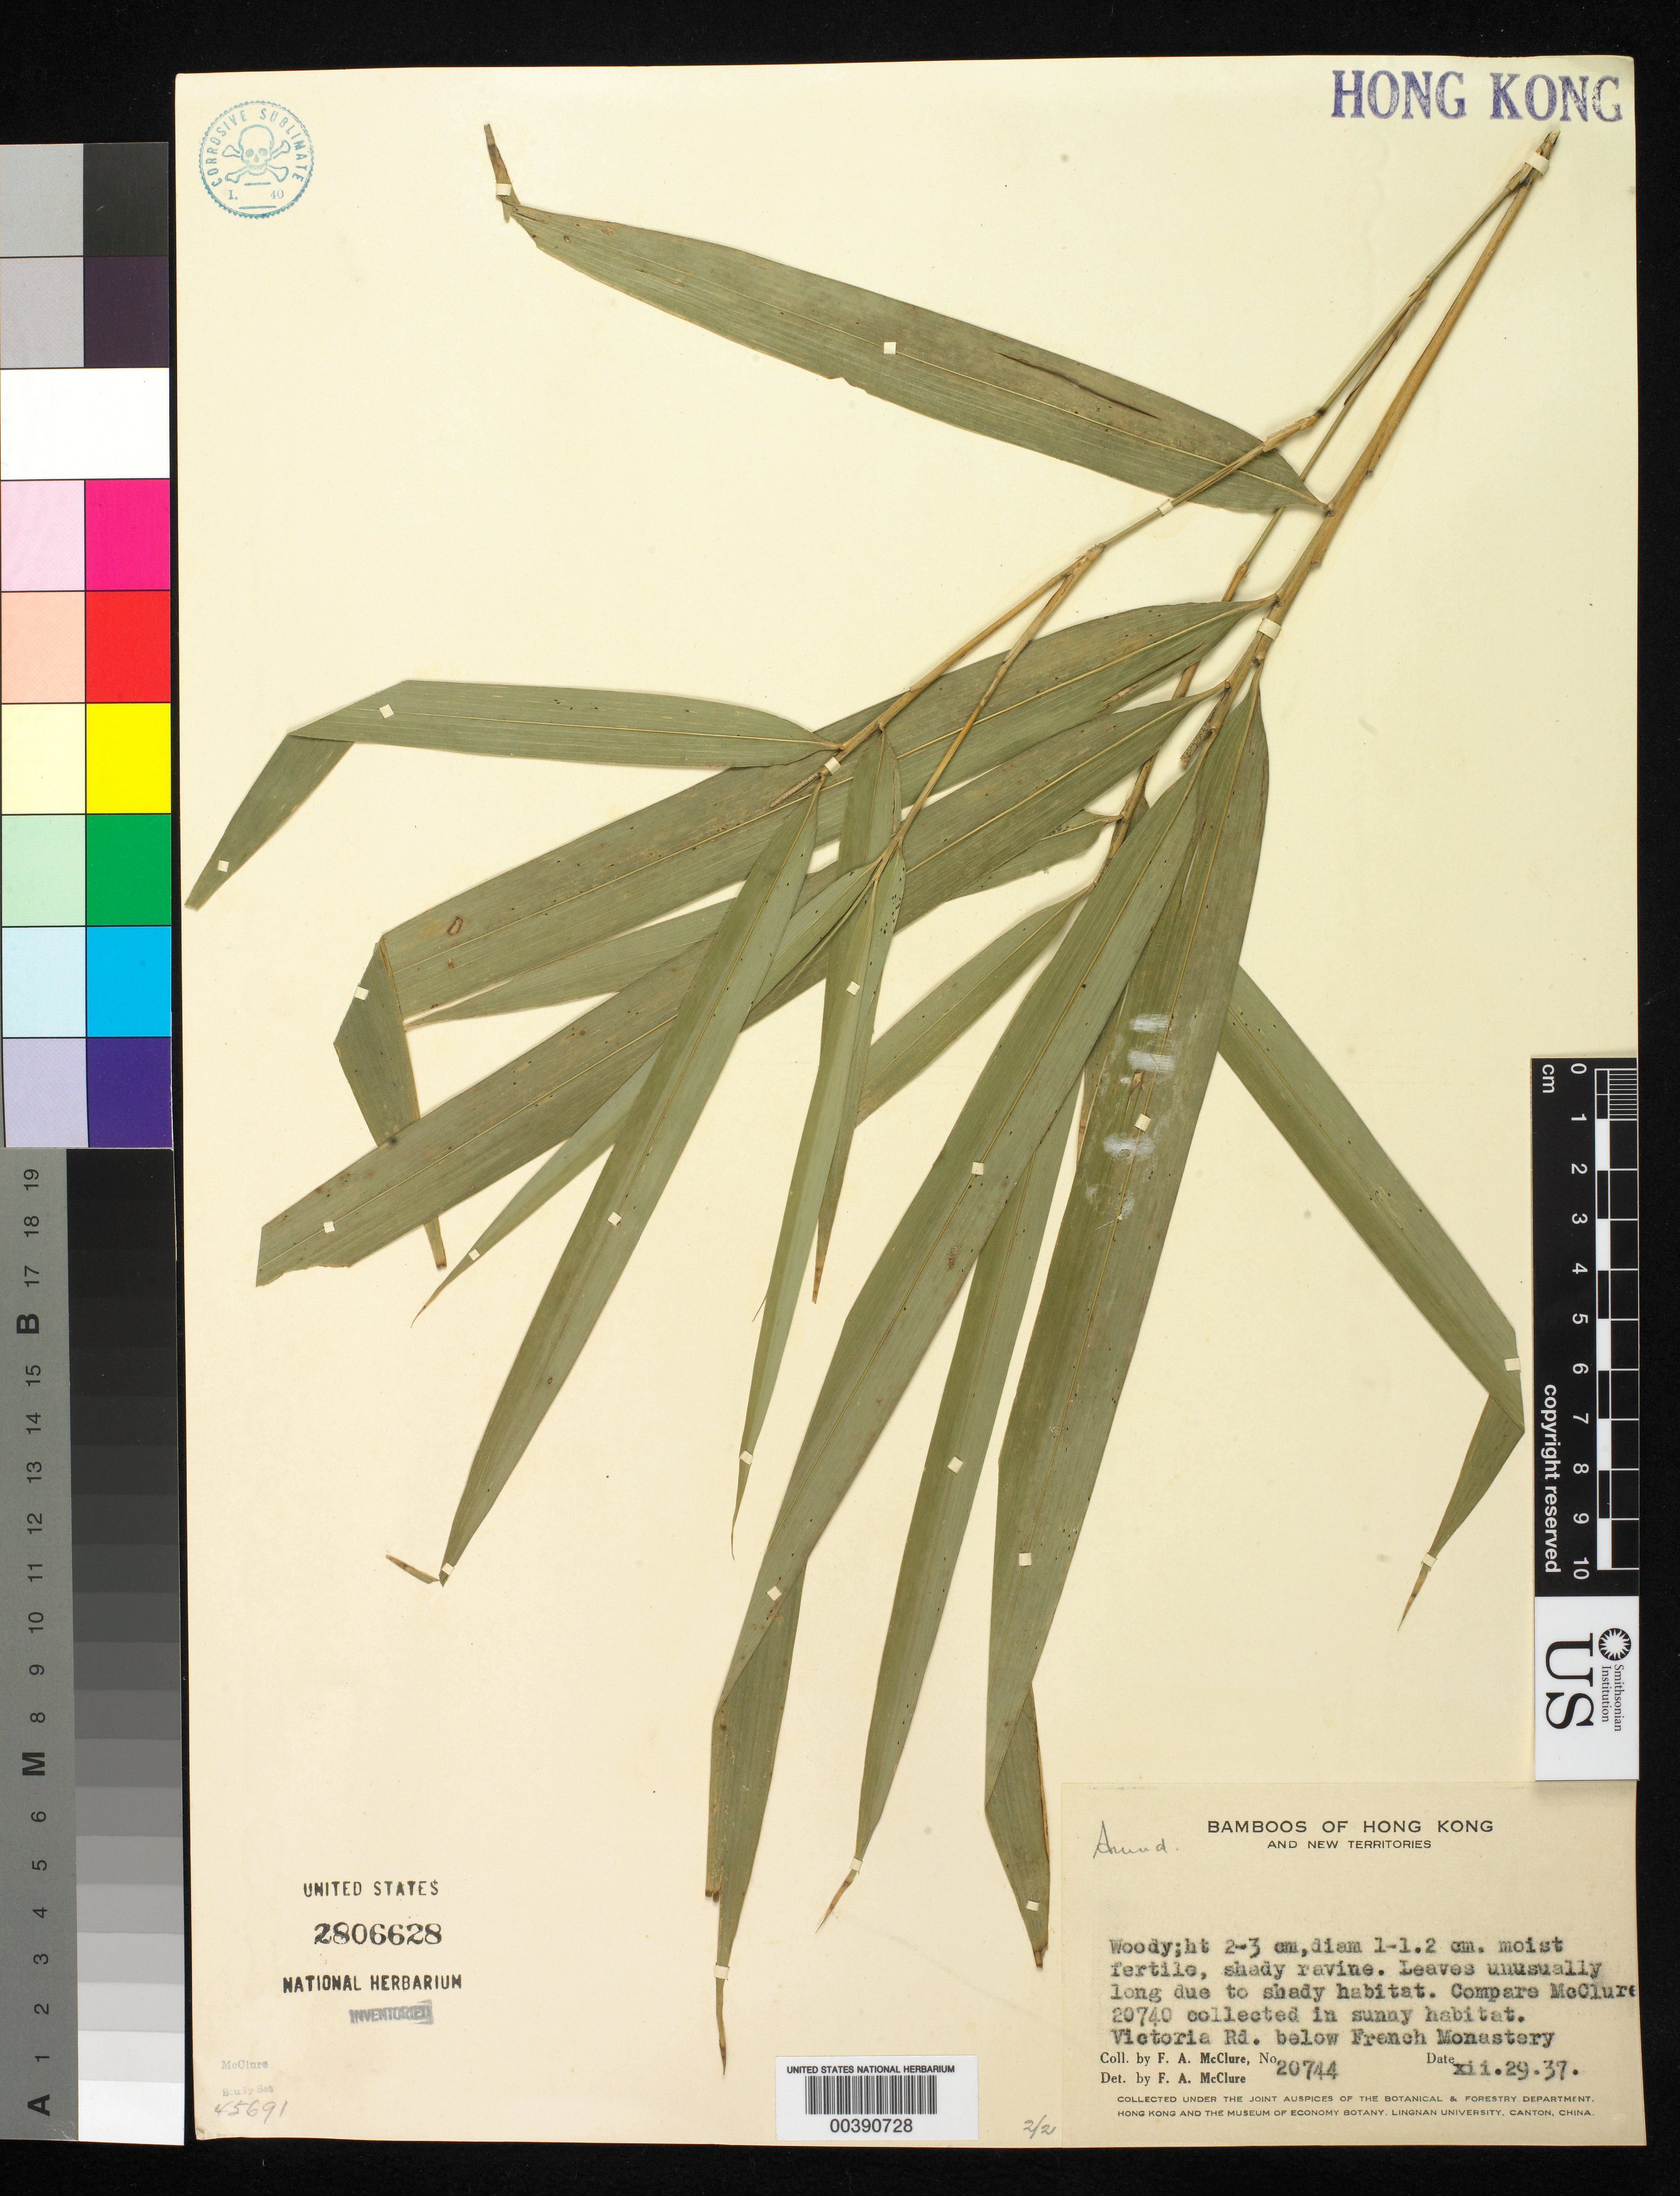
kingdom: Plantae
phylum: Tracheophyta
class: Liliopsida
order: Poales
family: Poaceae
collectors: F. A. McClure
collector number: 20744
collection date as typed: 29 Dec 1937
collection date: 1937-12-29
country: China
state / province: Hong Kong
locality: Victoria rd., french monastery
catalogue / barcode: US 2806628